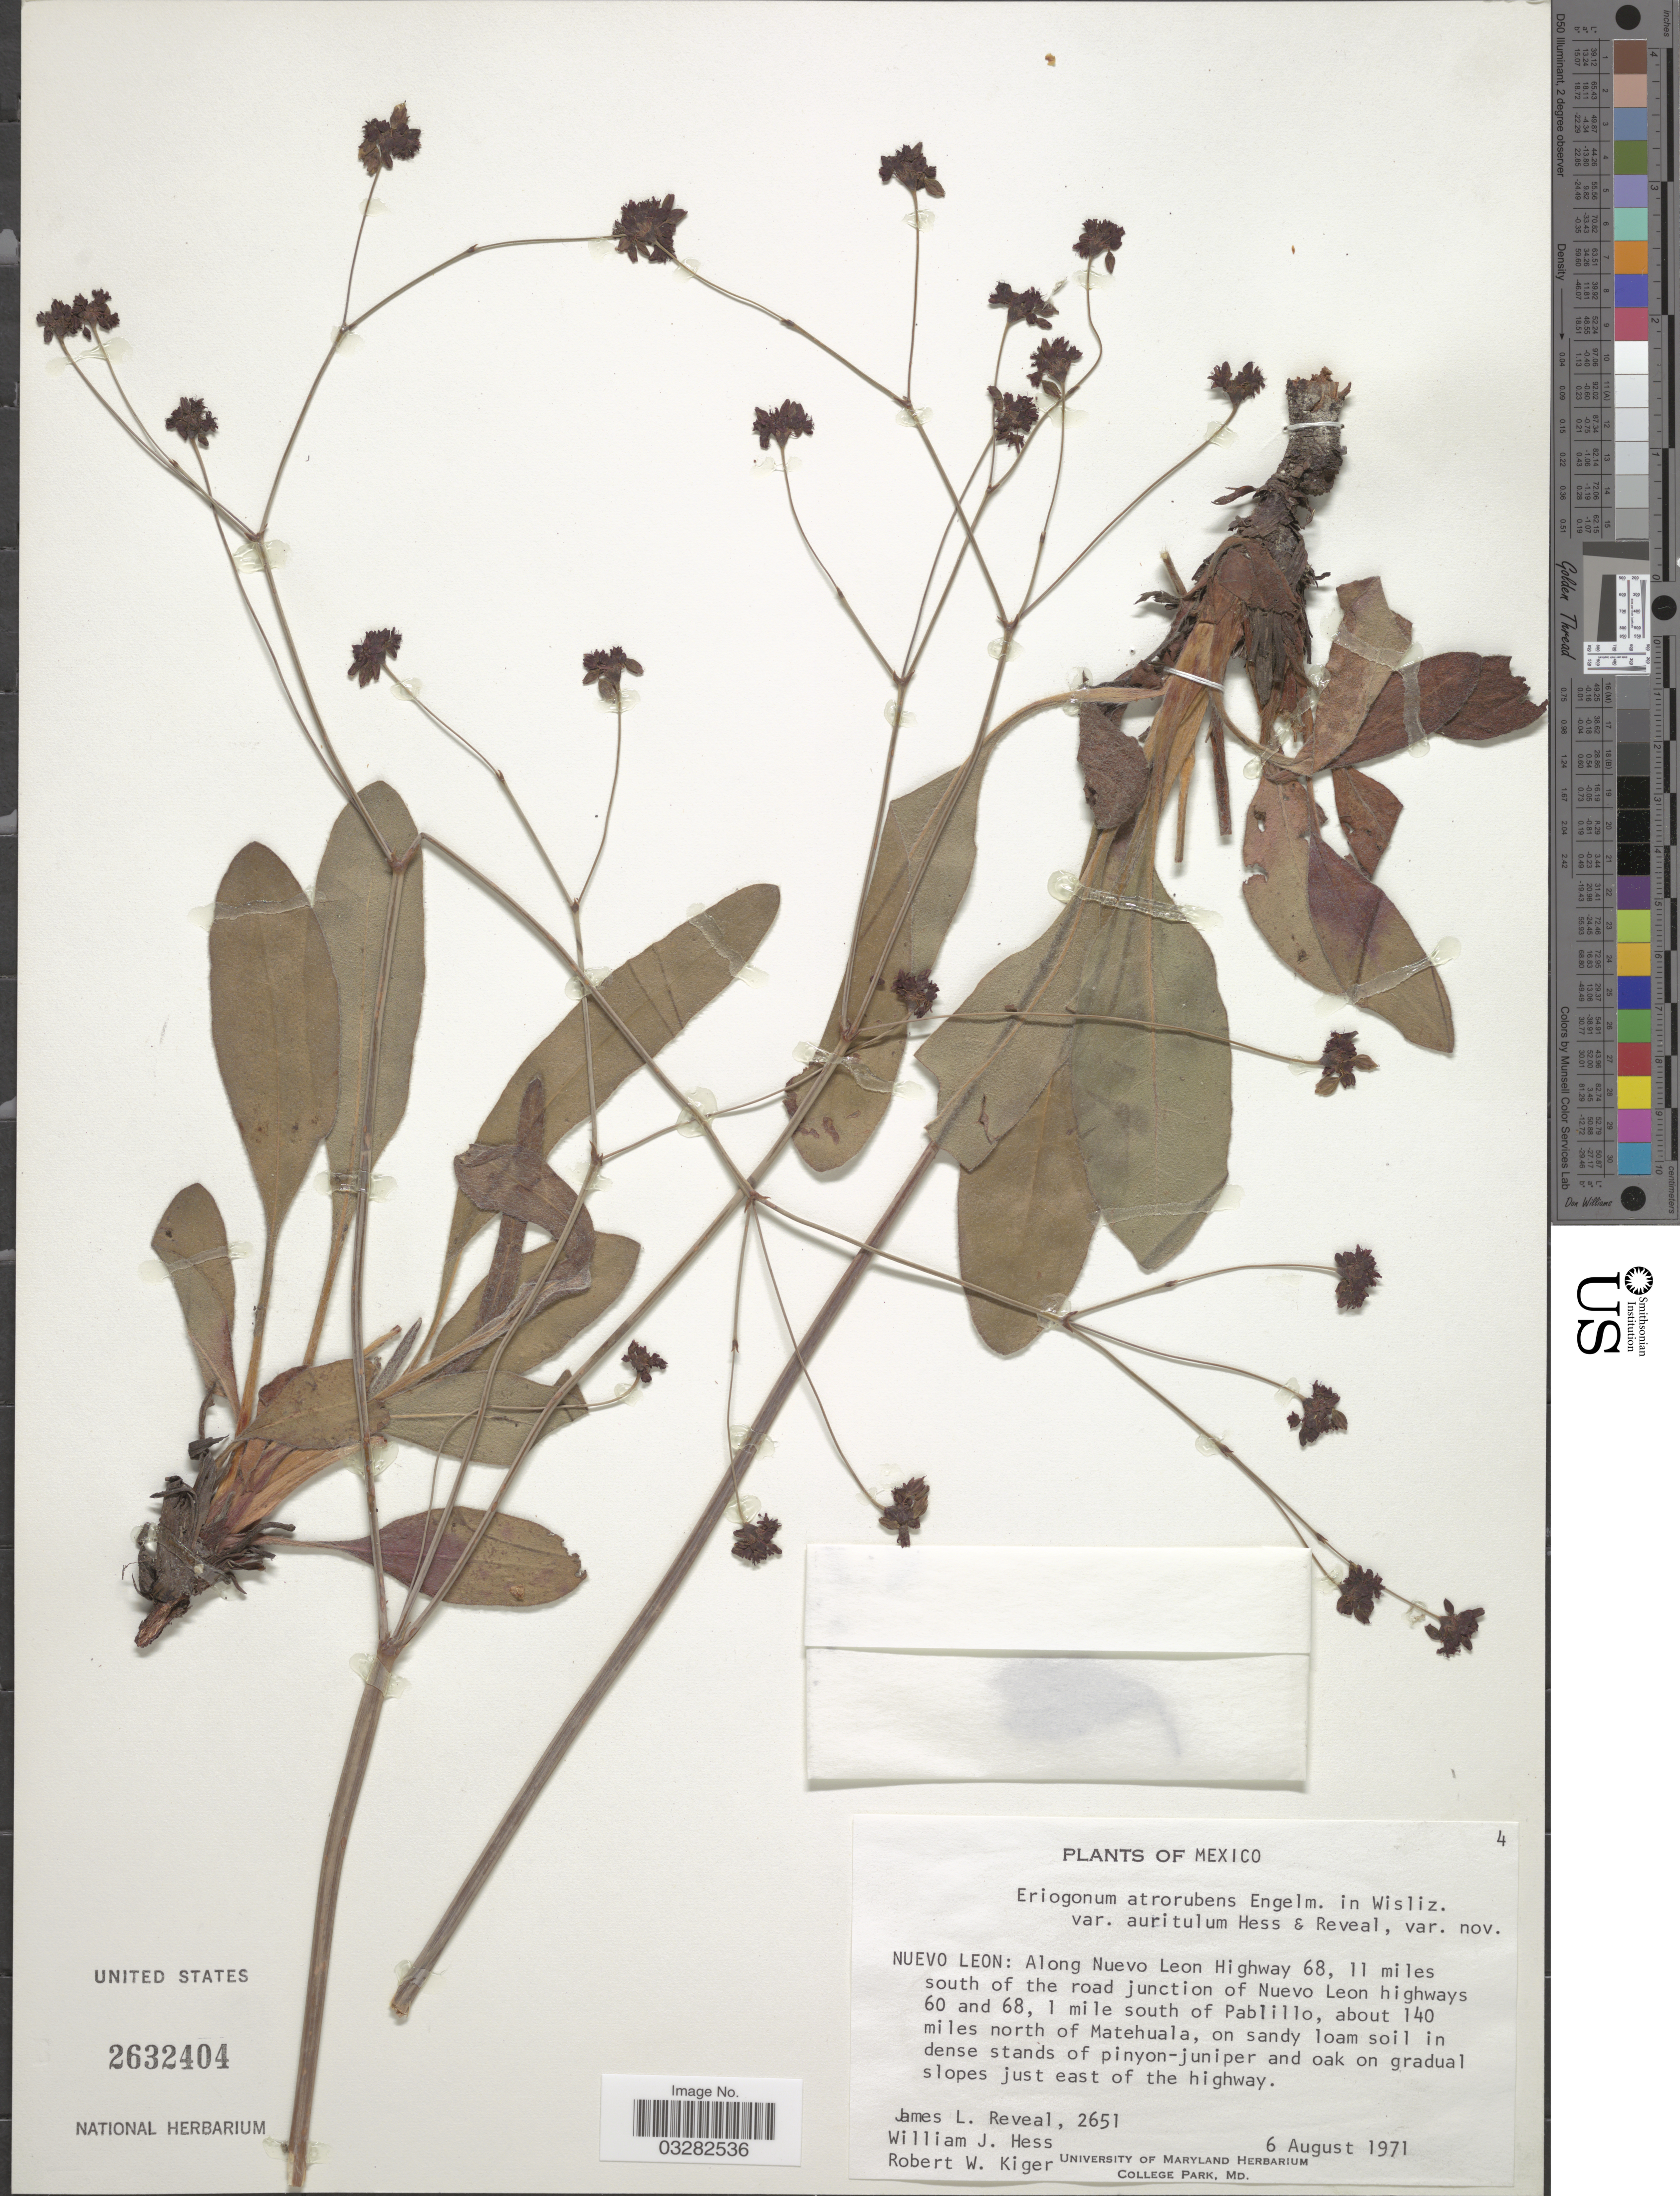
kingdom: Plantae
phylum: Tracheophyta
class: Magnoliopsida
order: Caryophyllales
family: Polygonaceae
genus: Eriogonum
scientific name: Eriogonum atrorubens var. auritulum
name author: W.J. Hess & Reveal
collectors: J. L. Reveal, W. Hess & R. Kiger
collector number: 2651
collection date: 1971-08-06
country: Mexico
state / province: Nuevo León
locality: Along Nuevo Leon Highway 68, 11 miles south of the road junction of Nuevo Leon highways 60 and 68, 1 mile south of Pablillo, about 140 miles north of Matehuala, on sandy loam soil in dense stands of pinyon-juniper and oak on gradual slopes just east of the highway.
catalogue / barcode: US 2632404